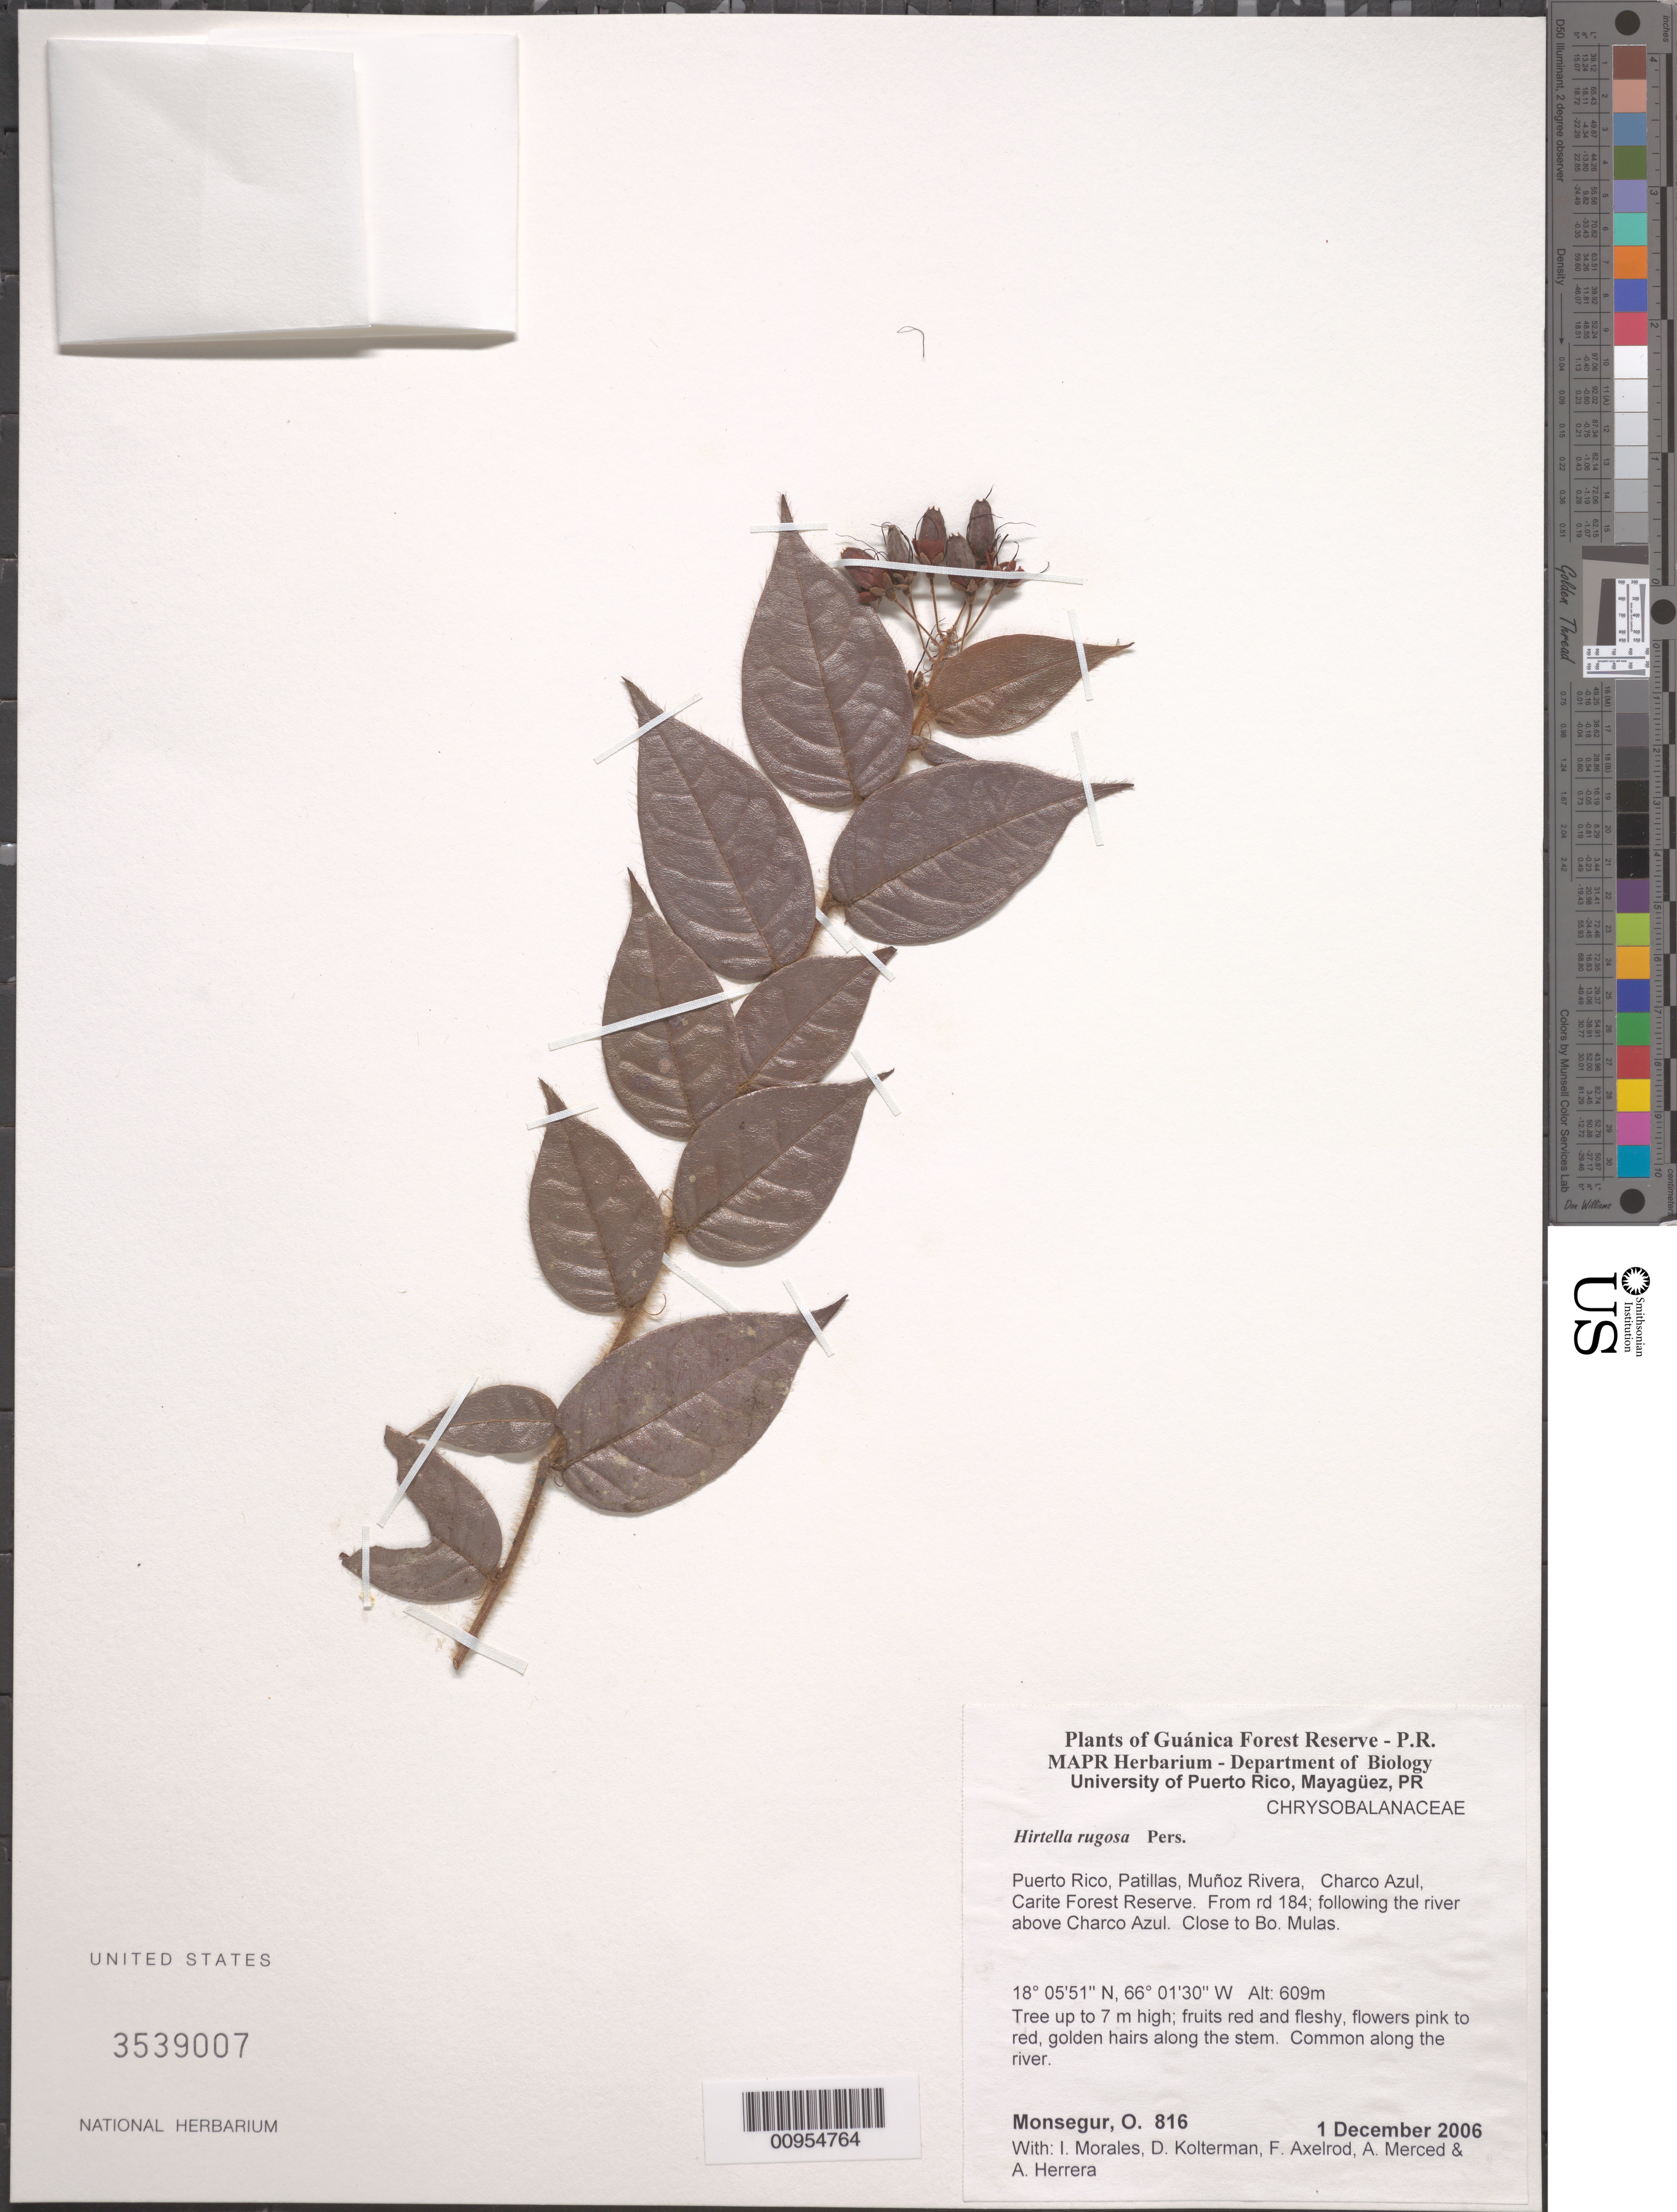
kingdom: Plantae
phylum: Tracheophyta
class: Magnoliopsida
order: Malpighiales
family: Chrysobalanaceae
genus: Hirtella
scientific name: Hirtella rugosa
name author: Thuill. ex Pers.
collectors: O. Monsegur, D. Kolterman, F. S. Axelrod, I. Morales, A. Merced Alejandro & A. Herrera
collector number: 816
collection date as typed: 01 Dec 2006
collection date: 2006-12-01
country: Puerto Rico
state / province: Patillas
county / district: Muñoz Rivera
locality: Carite Forest Reserve. Charco Azul, from rd 184; following the river above Charco Azul. Close to Bo. Mulas.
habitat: Common along the river.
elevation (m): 609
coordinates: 18.05514, 66.01297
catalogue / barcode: US 3539007